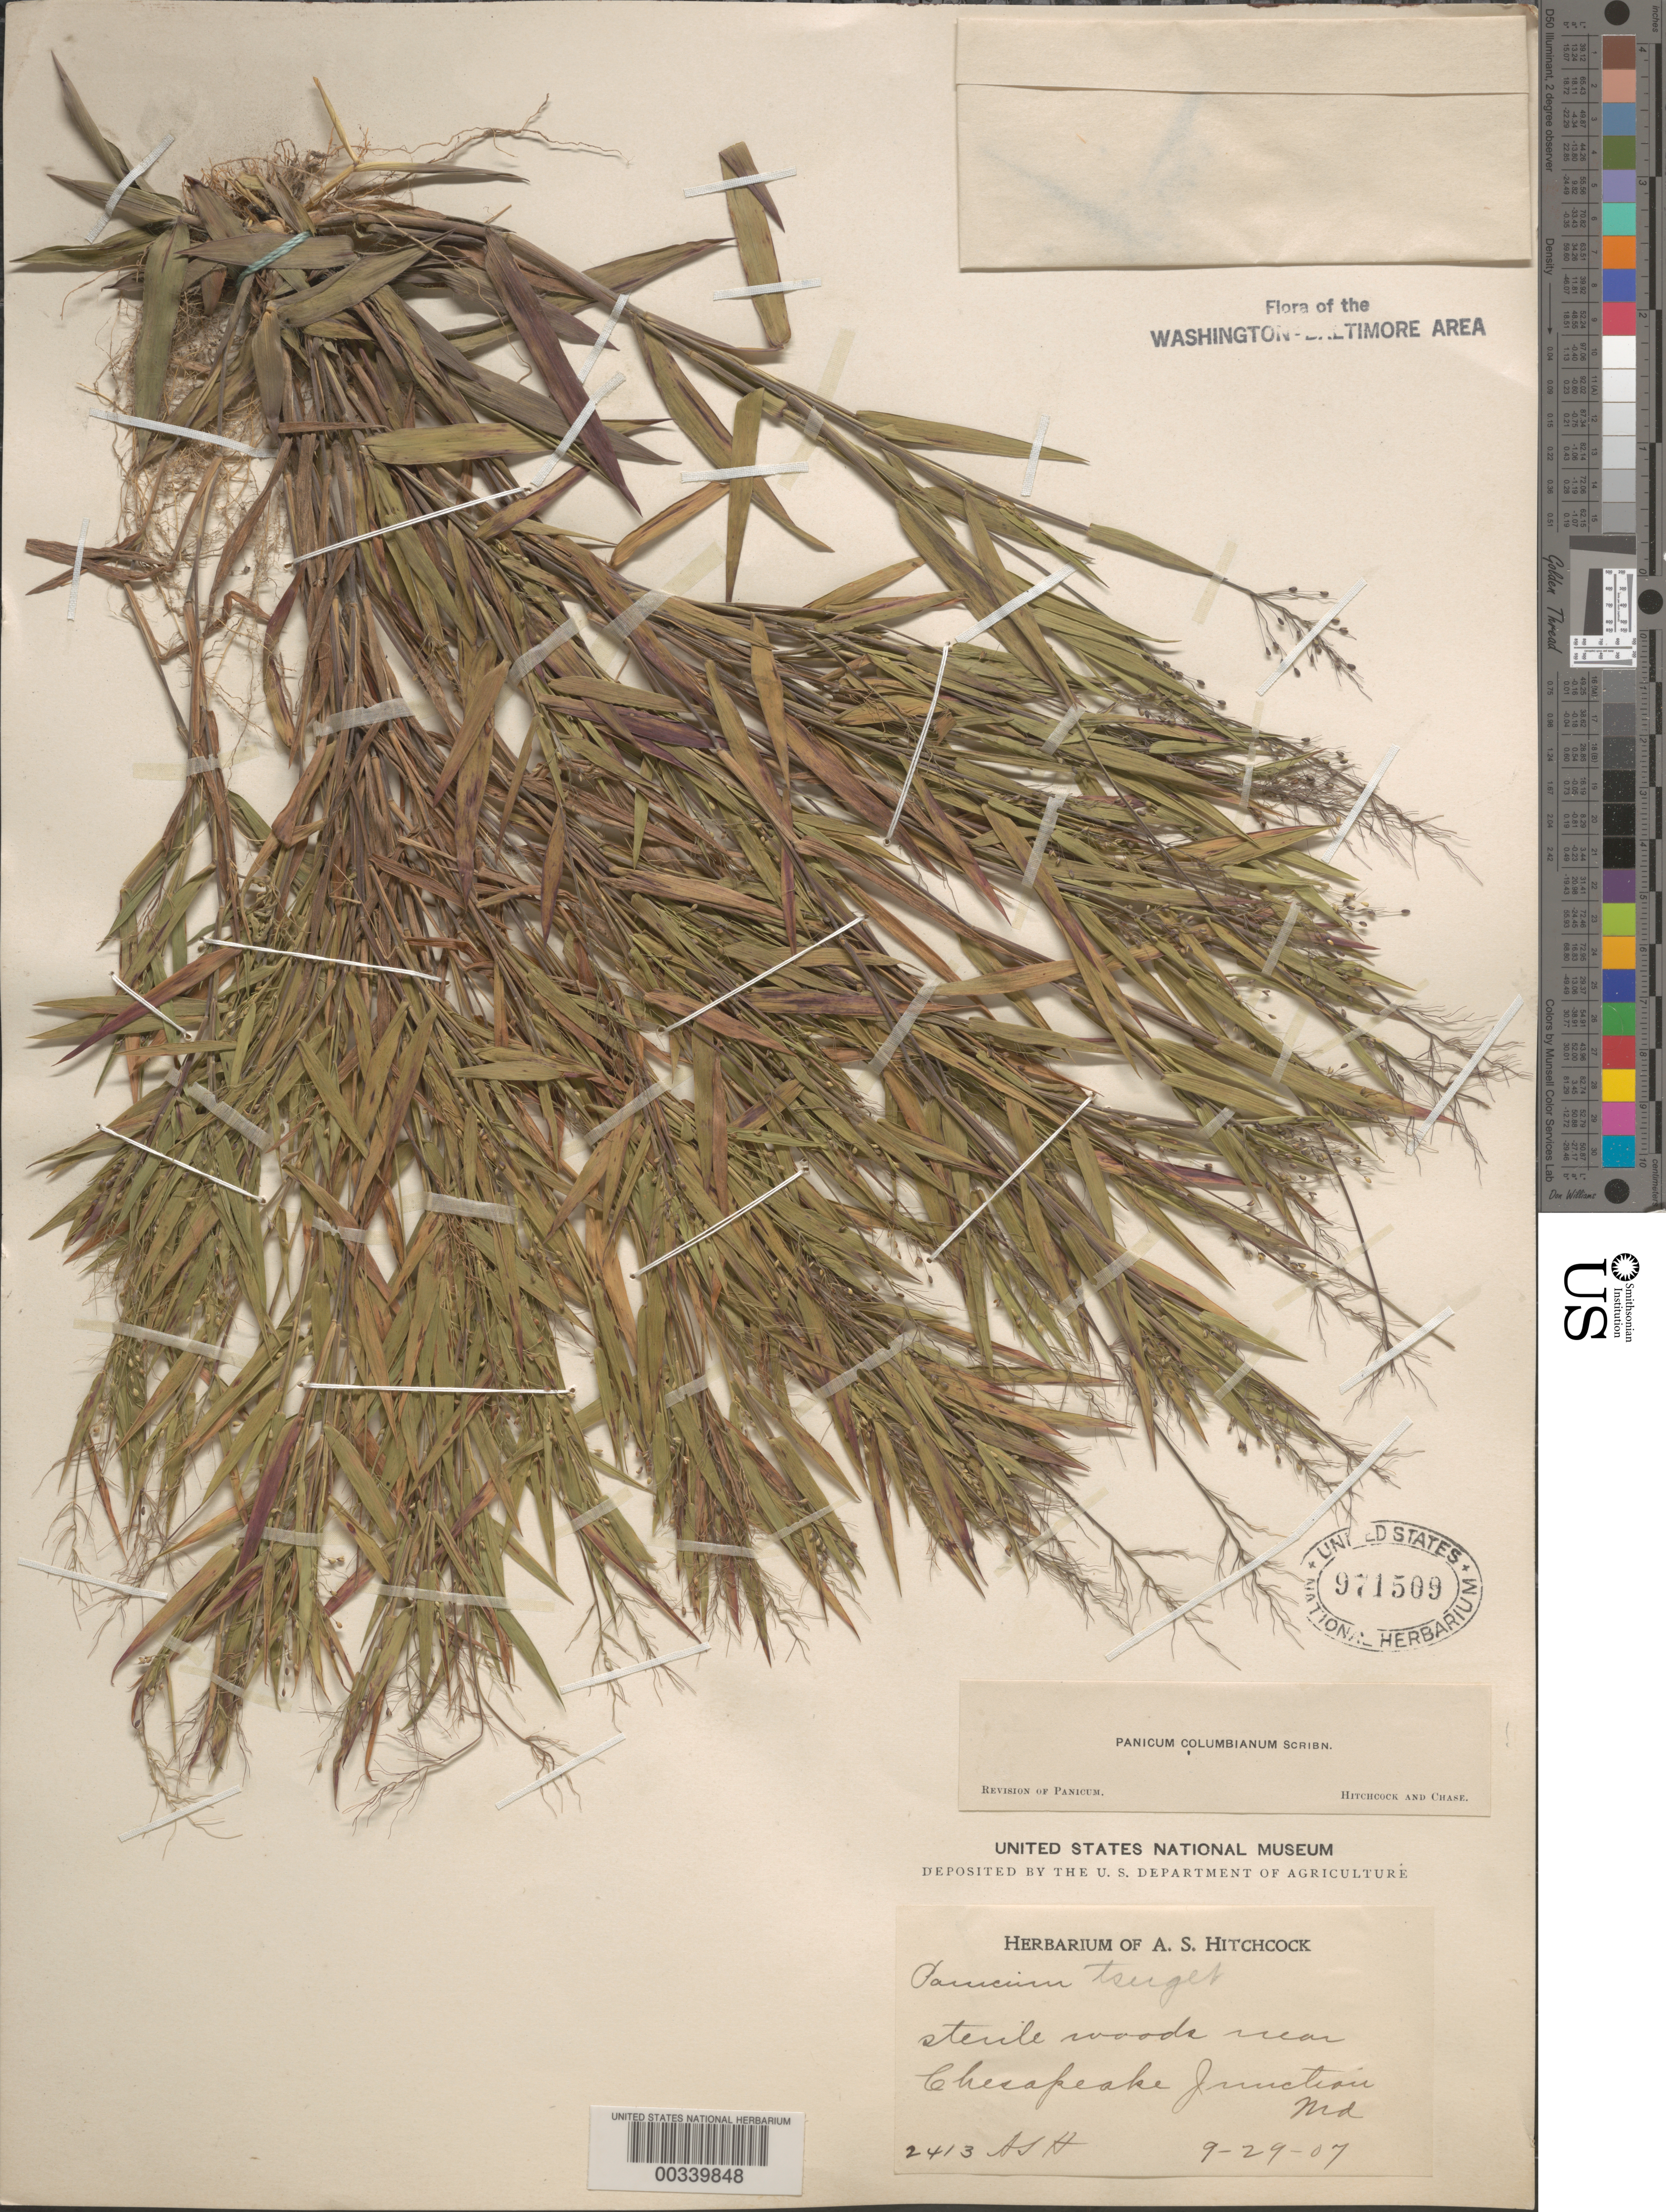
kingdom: Plantae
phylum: Tracheophyta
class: Liliopsida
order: Poales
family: Poaceae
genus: Dichanthelium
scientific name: Dichanthelium sabulorum var. thinium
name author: (Hitchc. & Chase) Gould & C.A. Clark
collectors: A. S. Hitchcock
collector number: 2413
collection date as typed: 29 Sep 1907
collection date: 1907-09-29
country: United States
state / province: Maryland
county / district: Prince George's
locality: Chesapeake Junction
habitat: Sterile woods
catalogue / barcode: US 971509